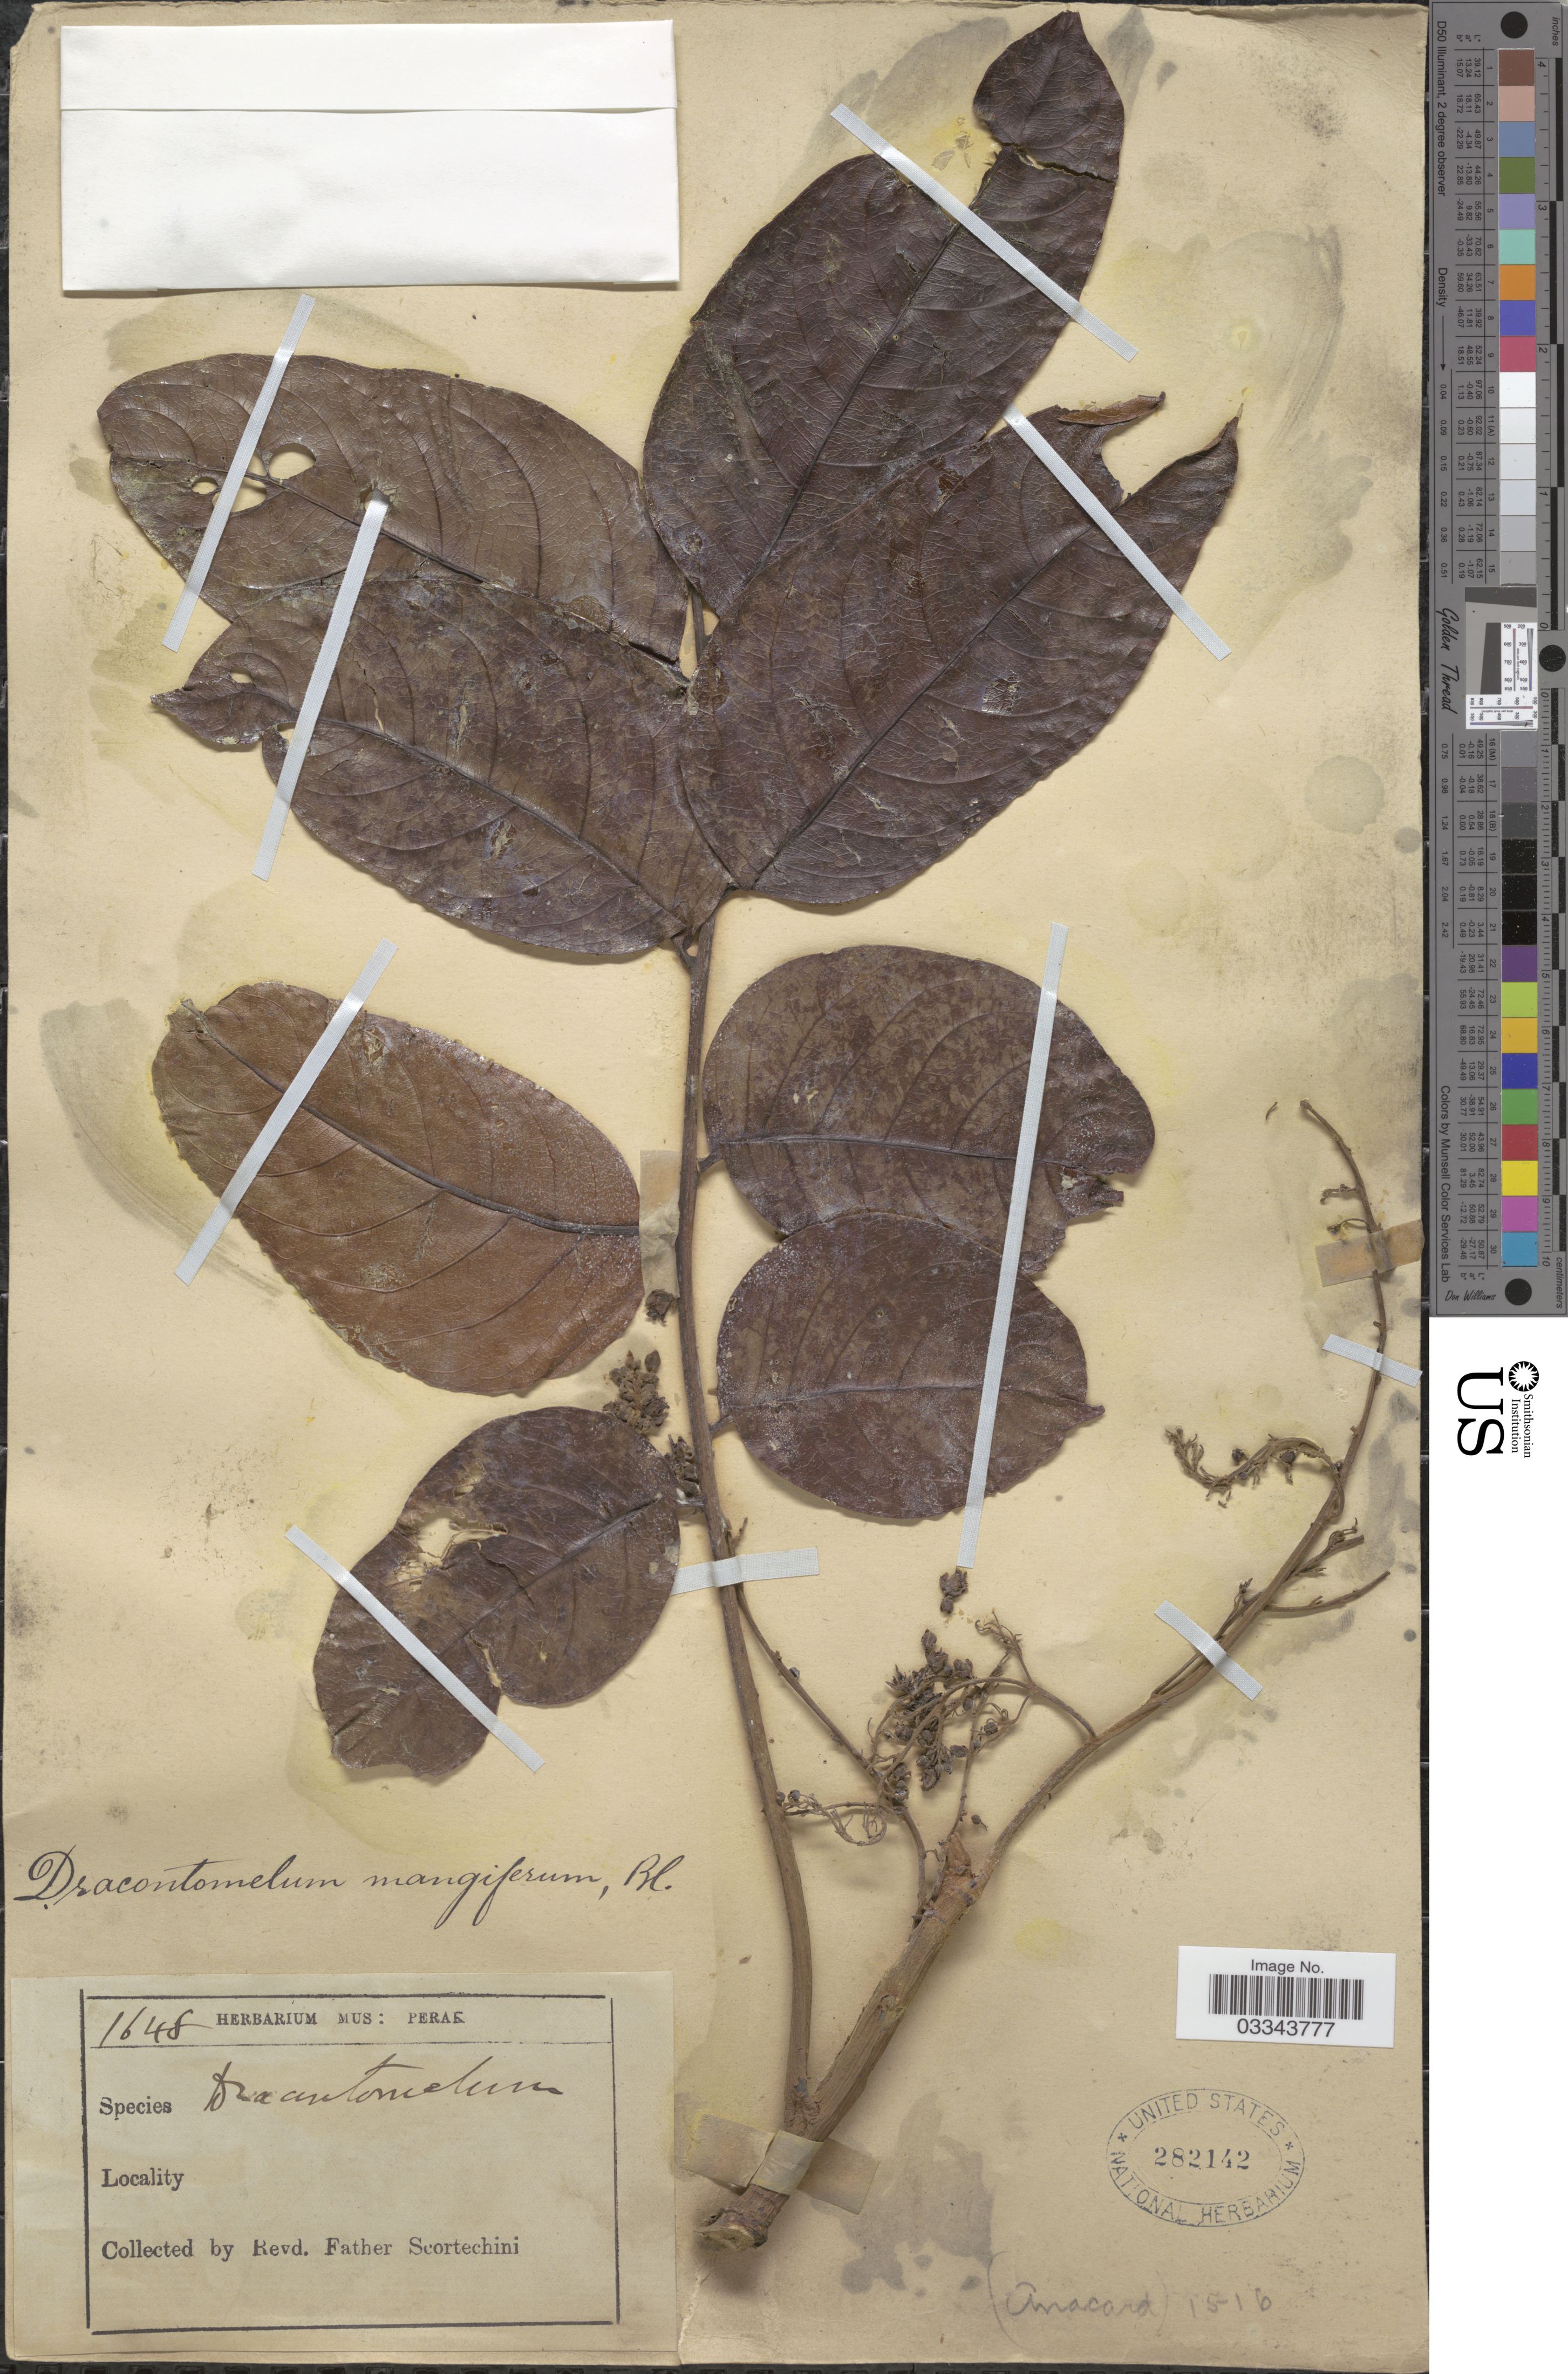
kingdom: Plantae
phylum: Tracheophyta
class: Magnoliopsida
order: Sapindales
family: Anacardiaceae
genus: Dracontomelon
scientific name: Dracontomelon mangiferum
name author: Blume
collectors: Fr. Scortechini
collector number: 1648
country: Malaysia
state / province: Perak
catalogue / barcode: US 282142